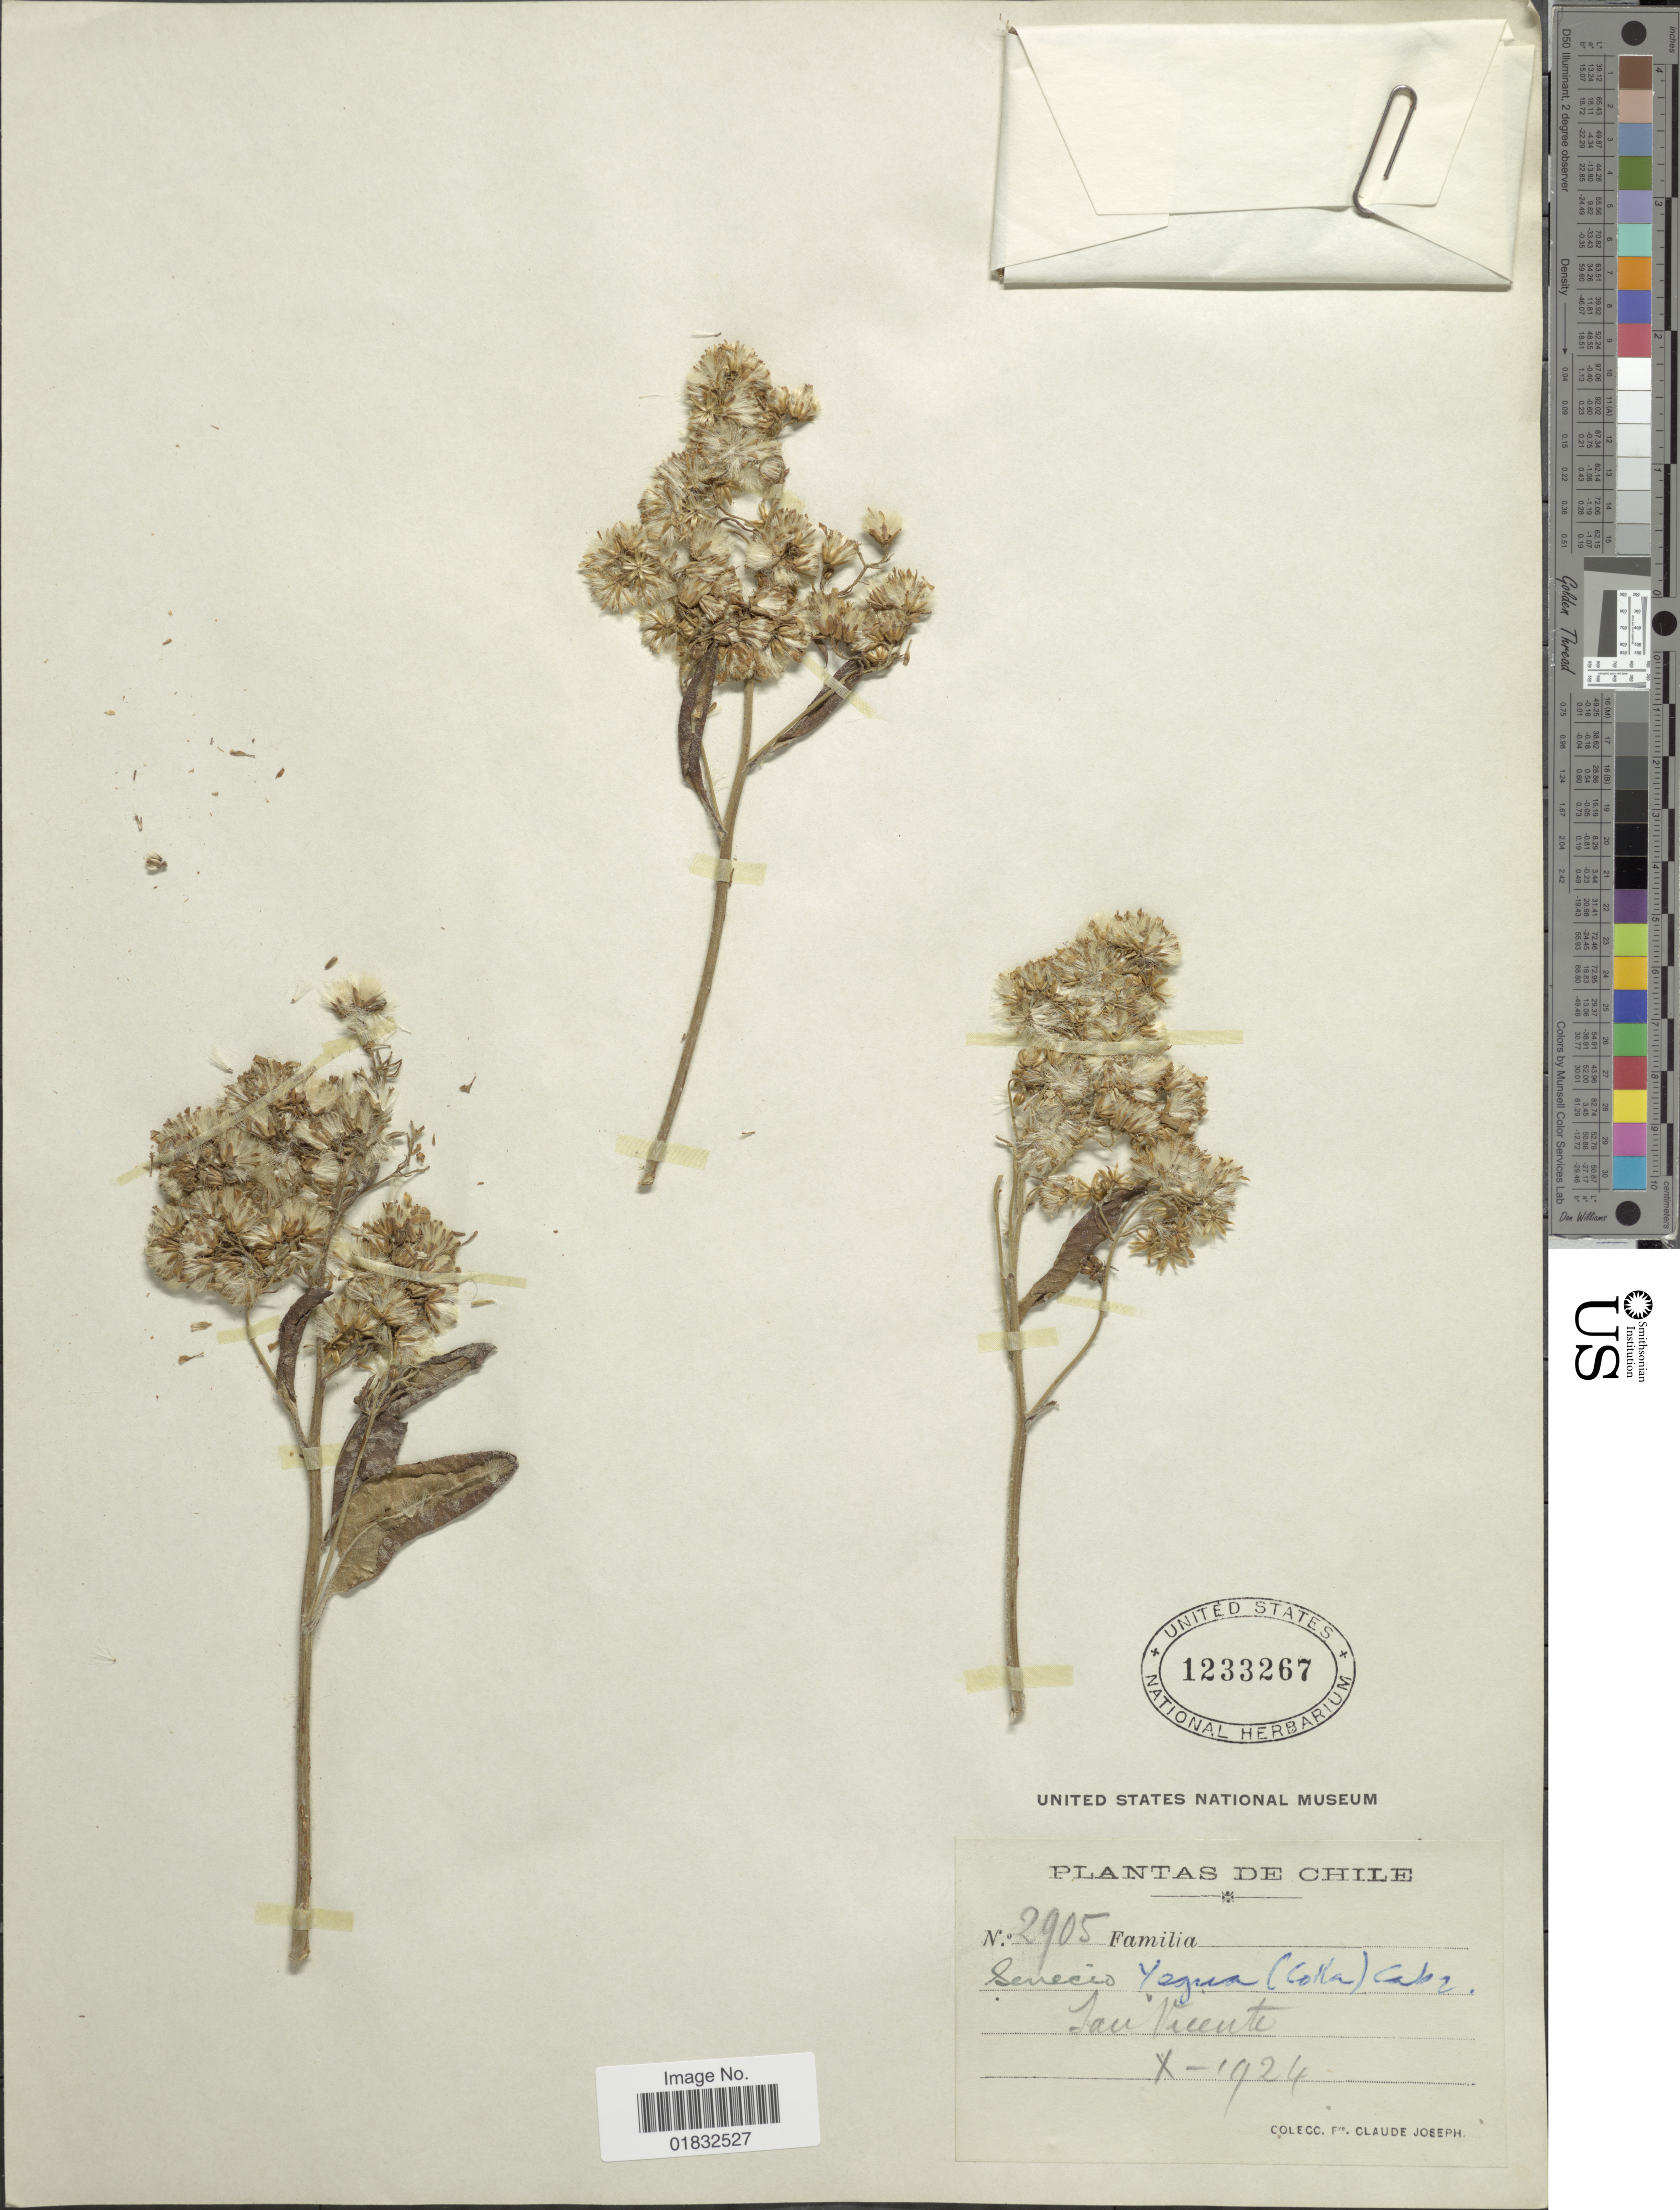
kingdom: Plantae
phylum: Tracheophyta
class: Magnoliopsida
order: Asterales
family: Asteraceae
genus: Acrisione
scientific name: Acrisione denticulata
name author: (Hook. & Arn.) B. Nord.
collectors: Bro. Claude-Joseph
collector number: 2905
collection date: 1924-10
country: Chile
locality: San Vicente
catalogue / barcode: US 1233267